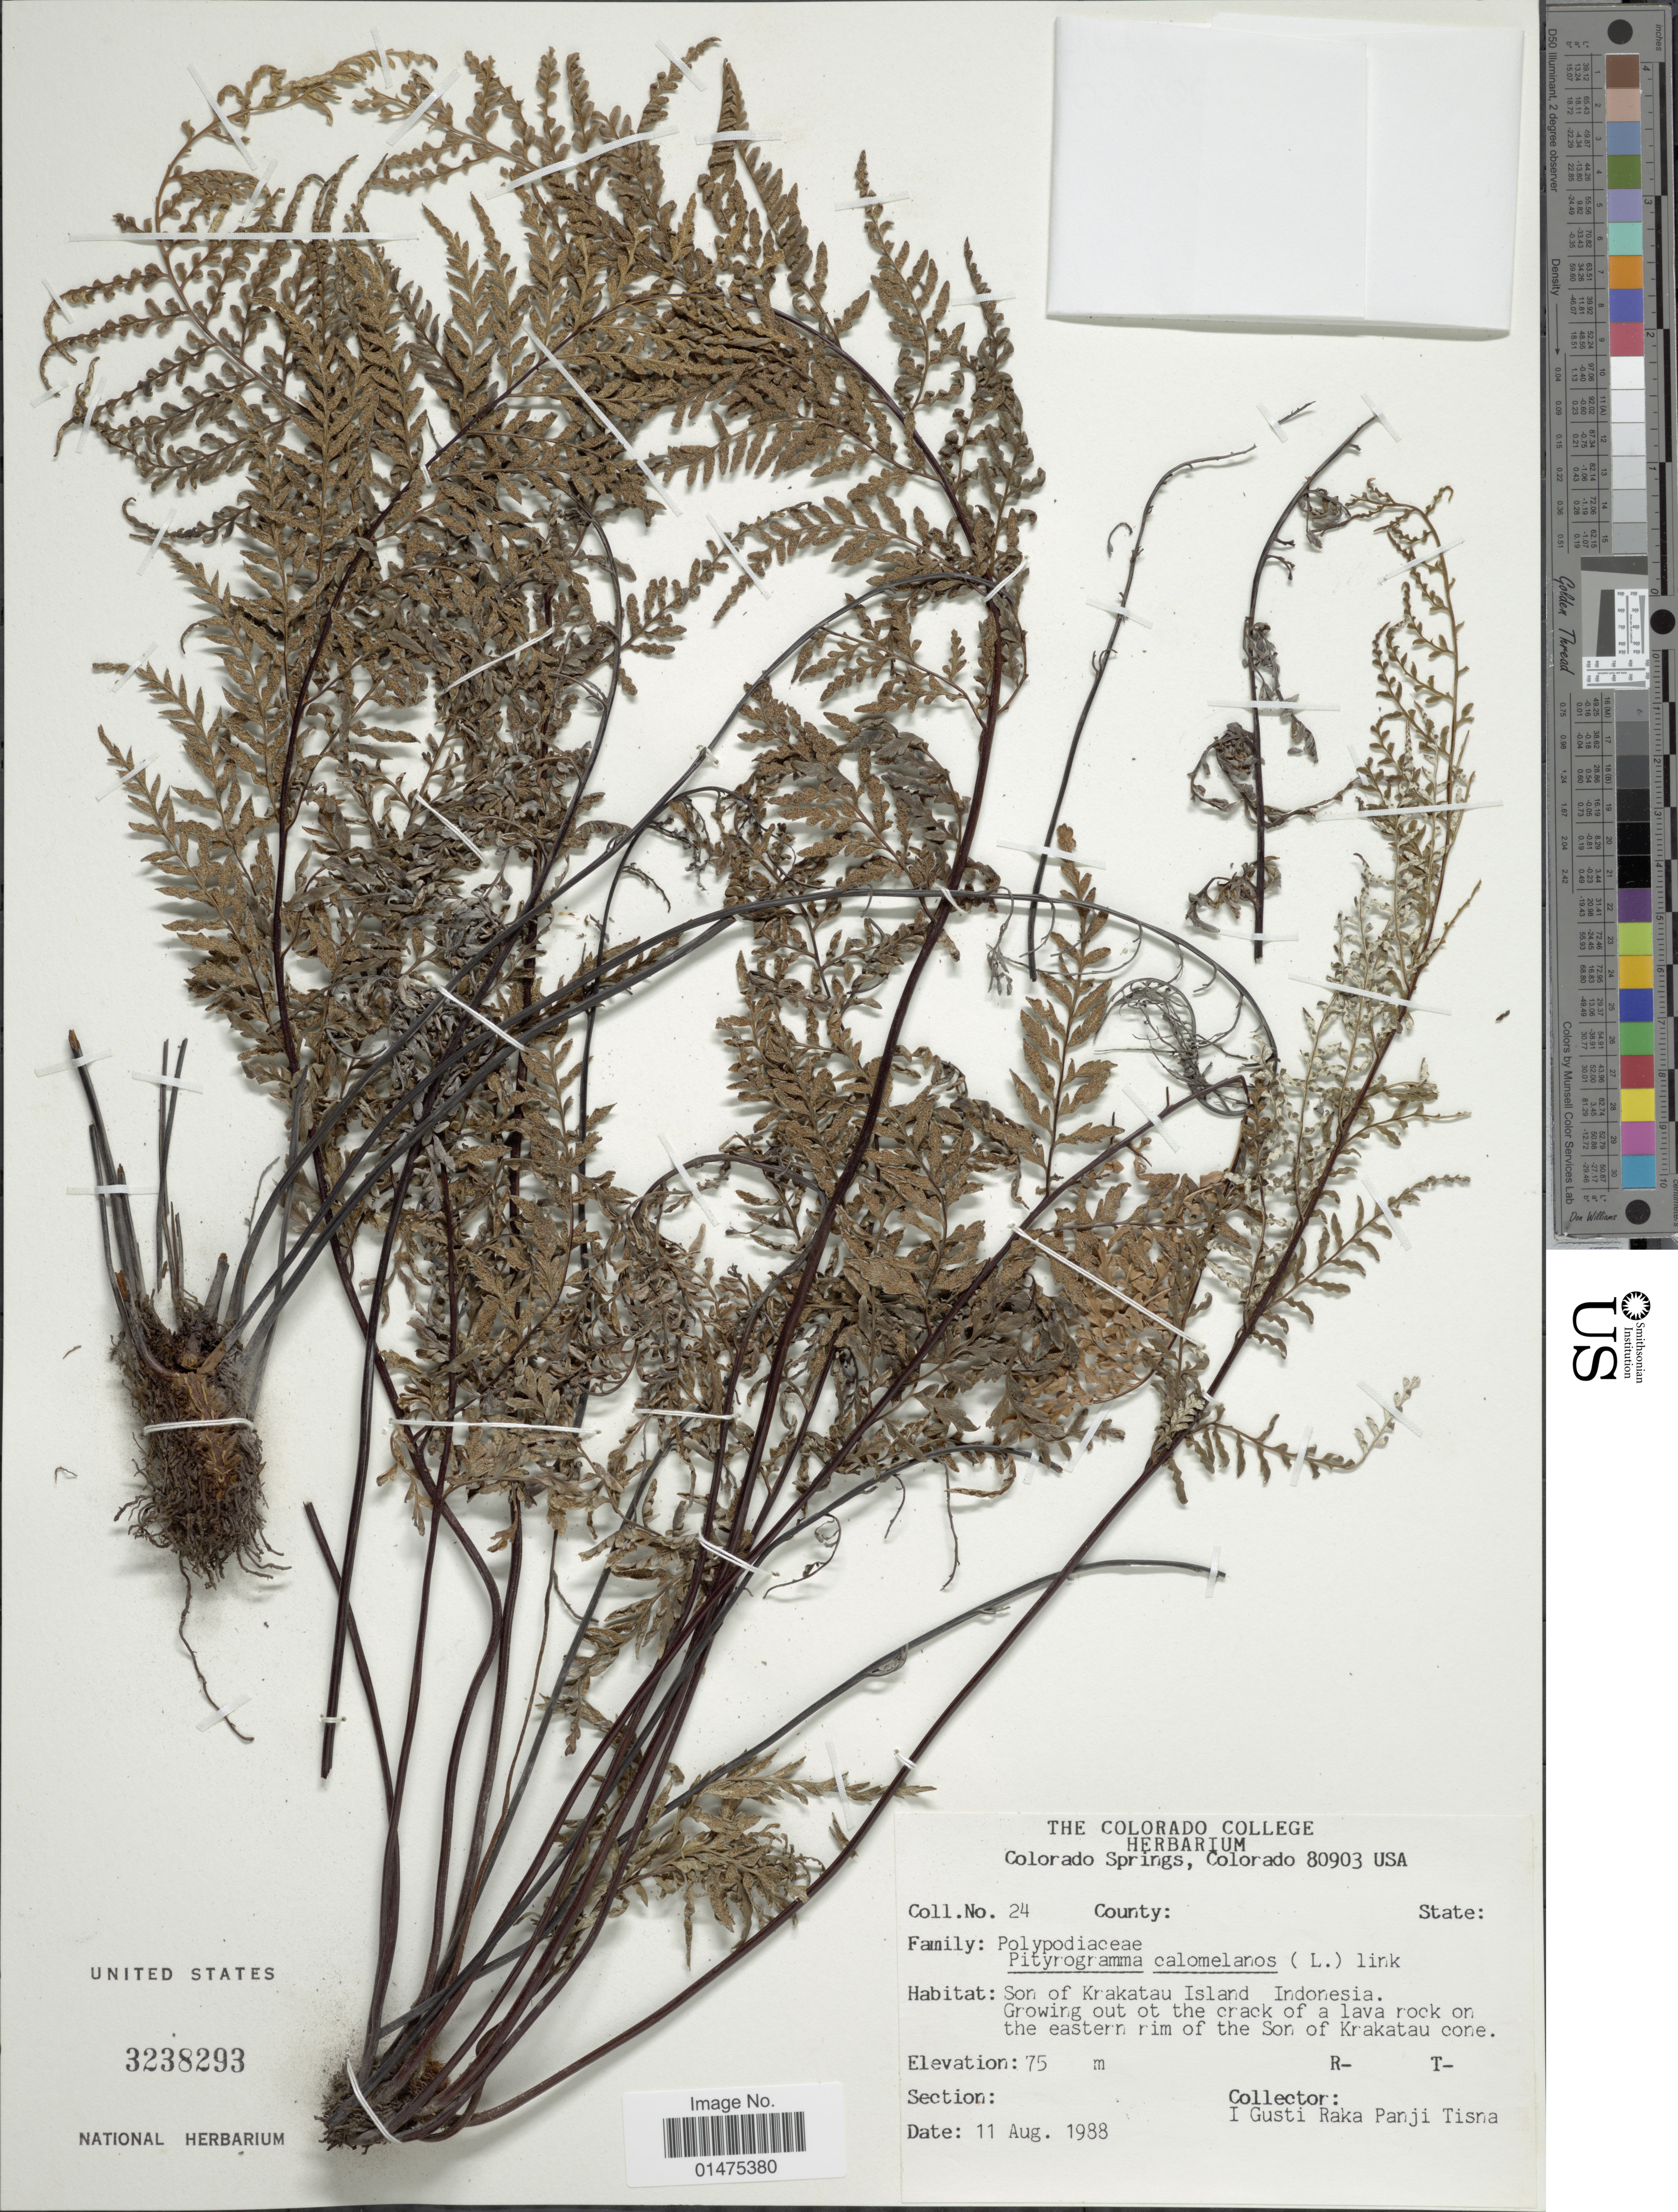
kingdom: Plantae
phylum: Tracheophyta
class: Polypodiopsida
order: Polypodiales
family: Pteridaceae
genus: Pityrogramma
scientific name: Pityrogramma calomelanos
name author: (L.) Link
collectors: I Gusti Raka Panji Tisna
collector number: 24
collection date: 1988-08-11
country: Indonesia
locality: Growing out of the crack of a lava rock on the eastern rim of the Son of Krakatau cone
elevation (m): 75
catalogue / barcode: US 3238293